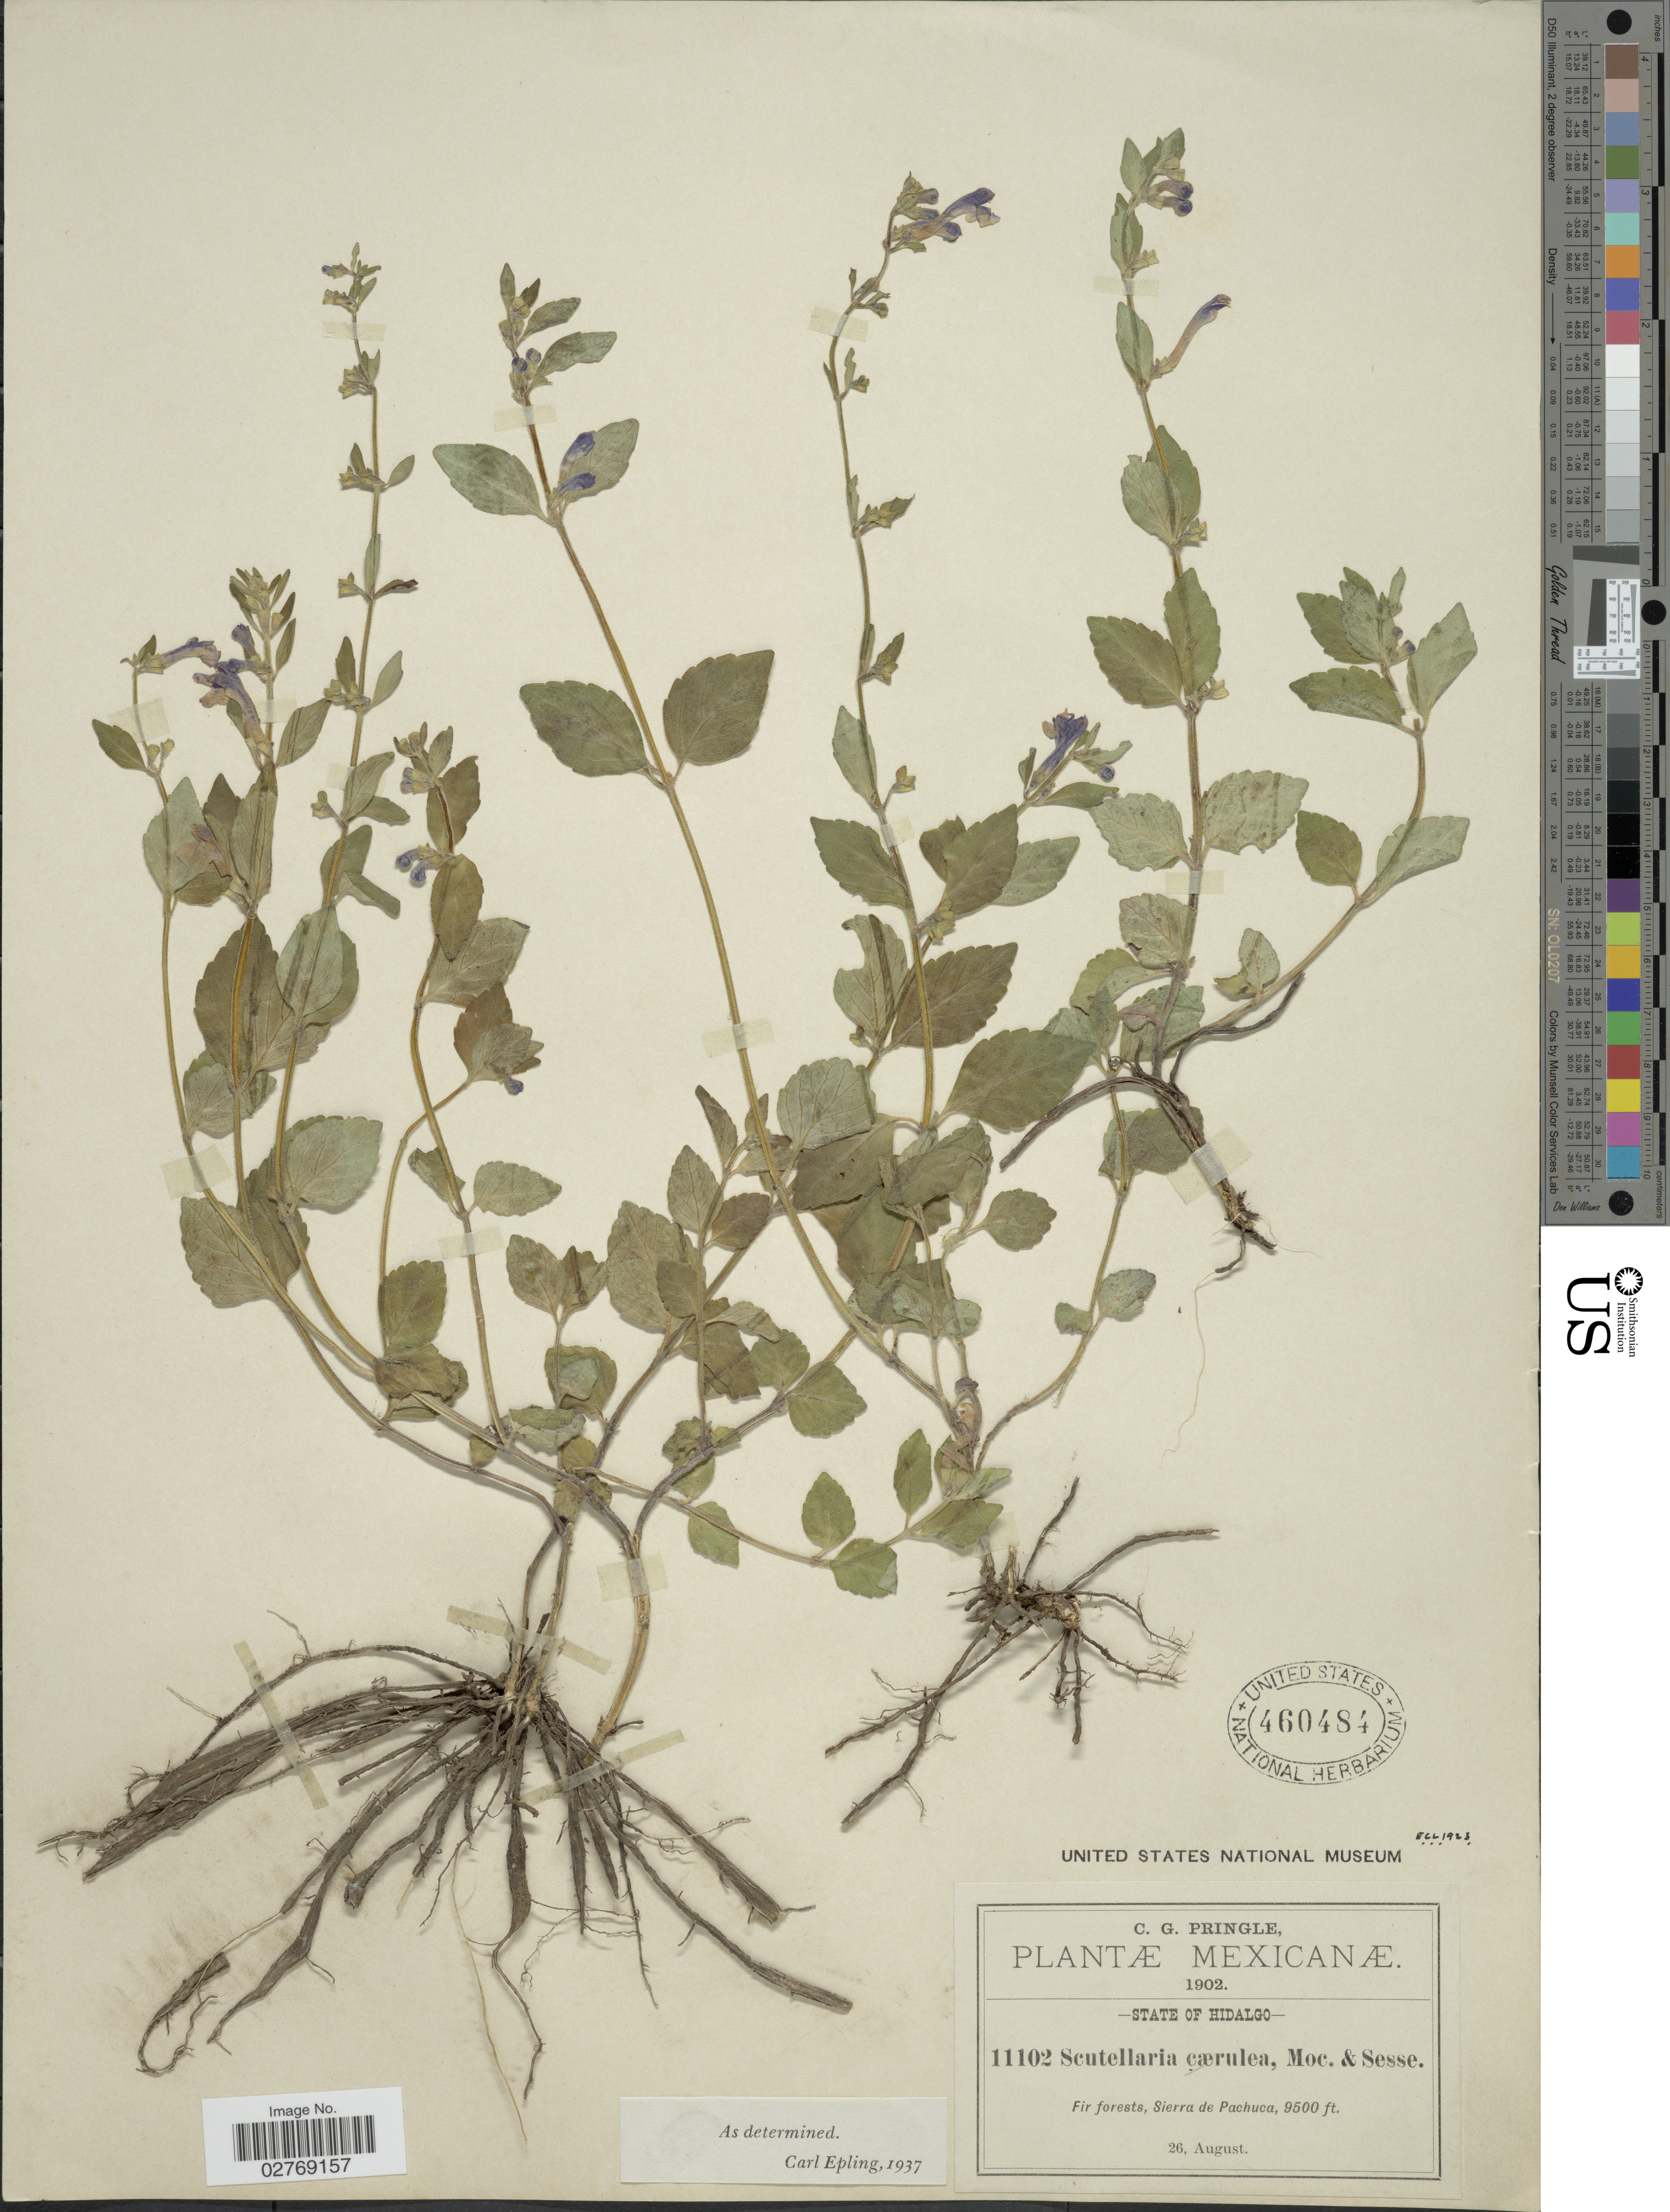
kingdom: Plantae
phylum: Tracheophyta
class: Magnoliopsida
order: Lamiales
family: Lamiaceae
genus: Scutellaria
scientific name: Scutellaria dumetorum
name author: Schltdl.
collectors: C. G. Pringle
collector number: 11102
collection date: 1902-08-26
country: Mexico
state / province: Hidalgo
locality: Fir forests, Sierra de Pachuca.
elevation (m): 2896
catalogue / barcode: US 460484